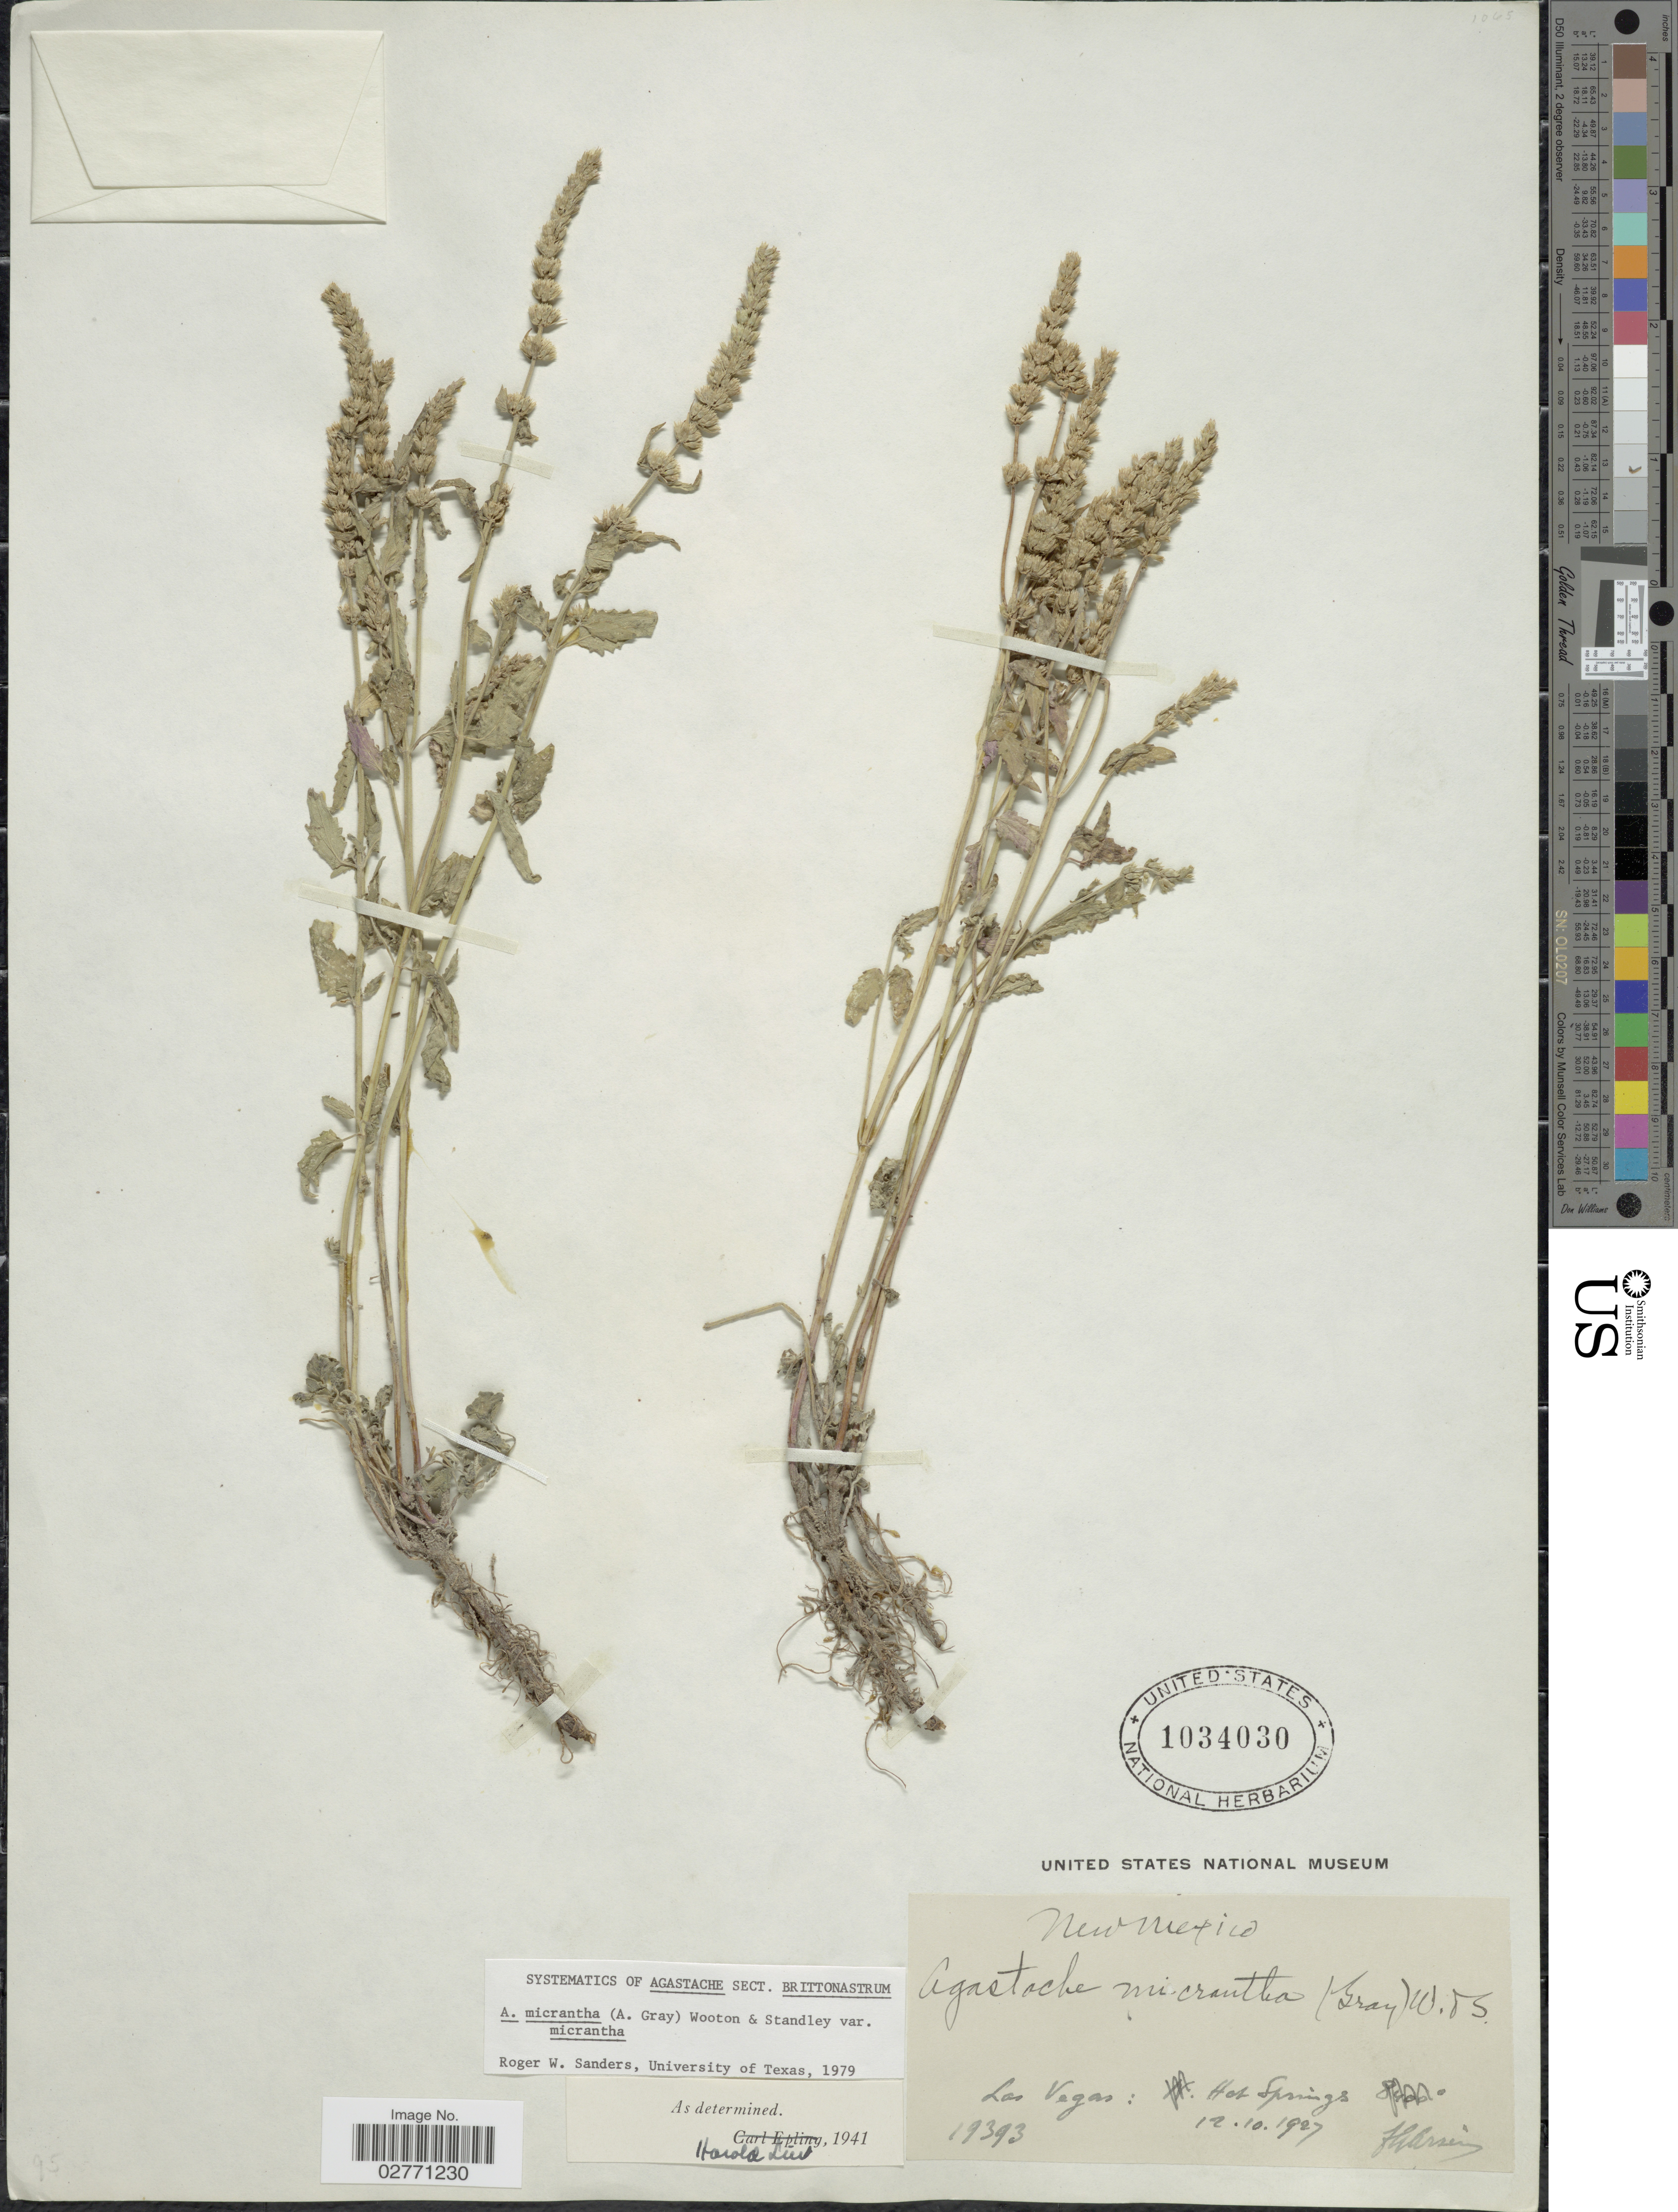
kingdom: Plantae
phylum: Tracheophyta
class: Magnoliopsida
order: Lamiales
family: Lamiaceae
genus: Agastache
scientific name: Agastache micrantha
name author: (A. Gray) Wooton & Standl.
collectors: Bro. G. Arsène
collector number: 19393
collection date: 1927-10-12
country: United States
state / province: New Mexico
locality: Las Vegas: Hot Springs.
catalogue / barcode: US 1034030